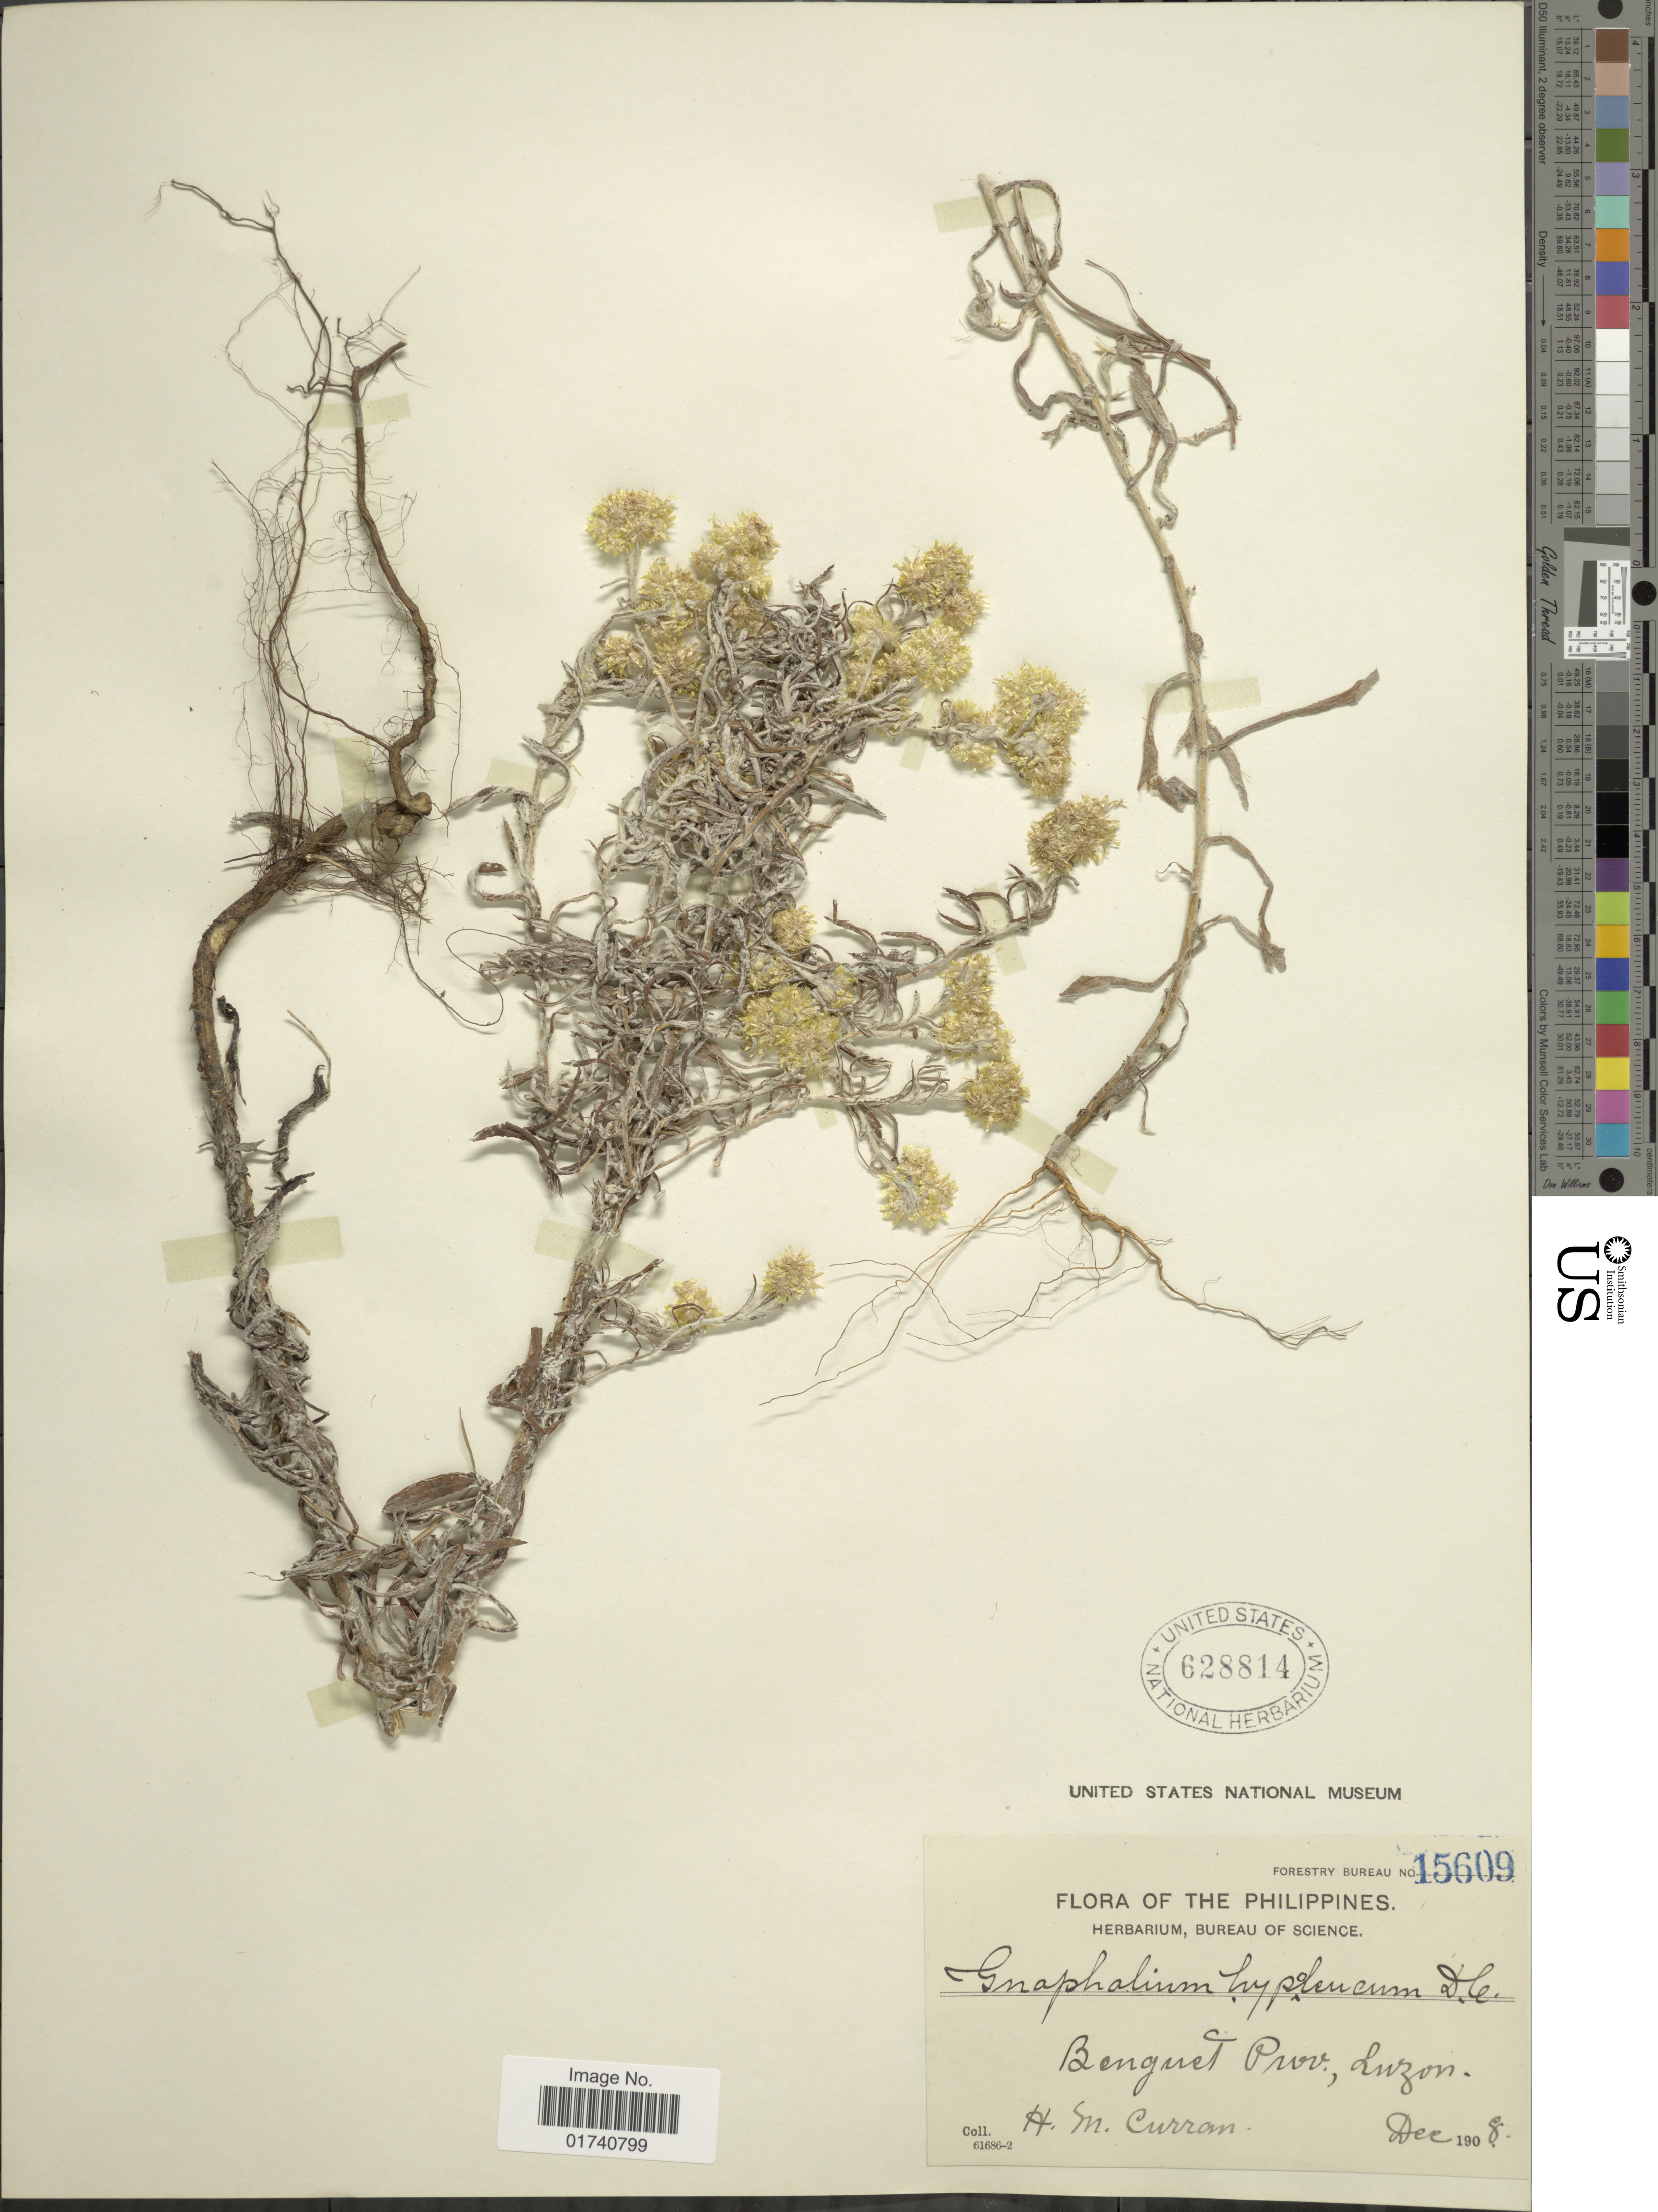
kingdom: Plantae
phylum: Tracheophyta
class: Magnoliopsida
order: Asterales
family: Asteraceae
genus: Pseudognaphalium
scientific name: Pseudognaphalium hypoleucum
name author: (DC.) Hilliard & B.L. Burtt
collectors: H. M. Curran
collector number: Forestry Bureau 15609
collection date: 1908-12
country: Philippines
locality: Benguet Prov., Luzon.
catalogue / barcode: US 628814